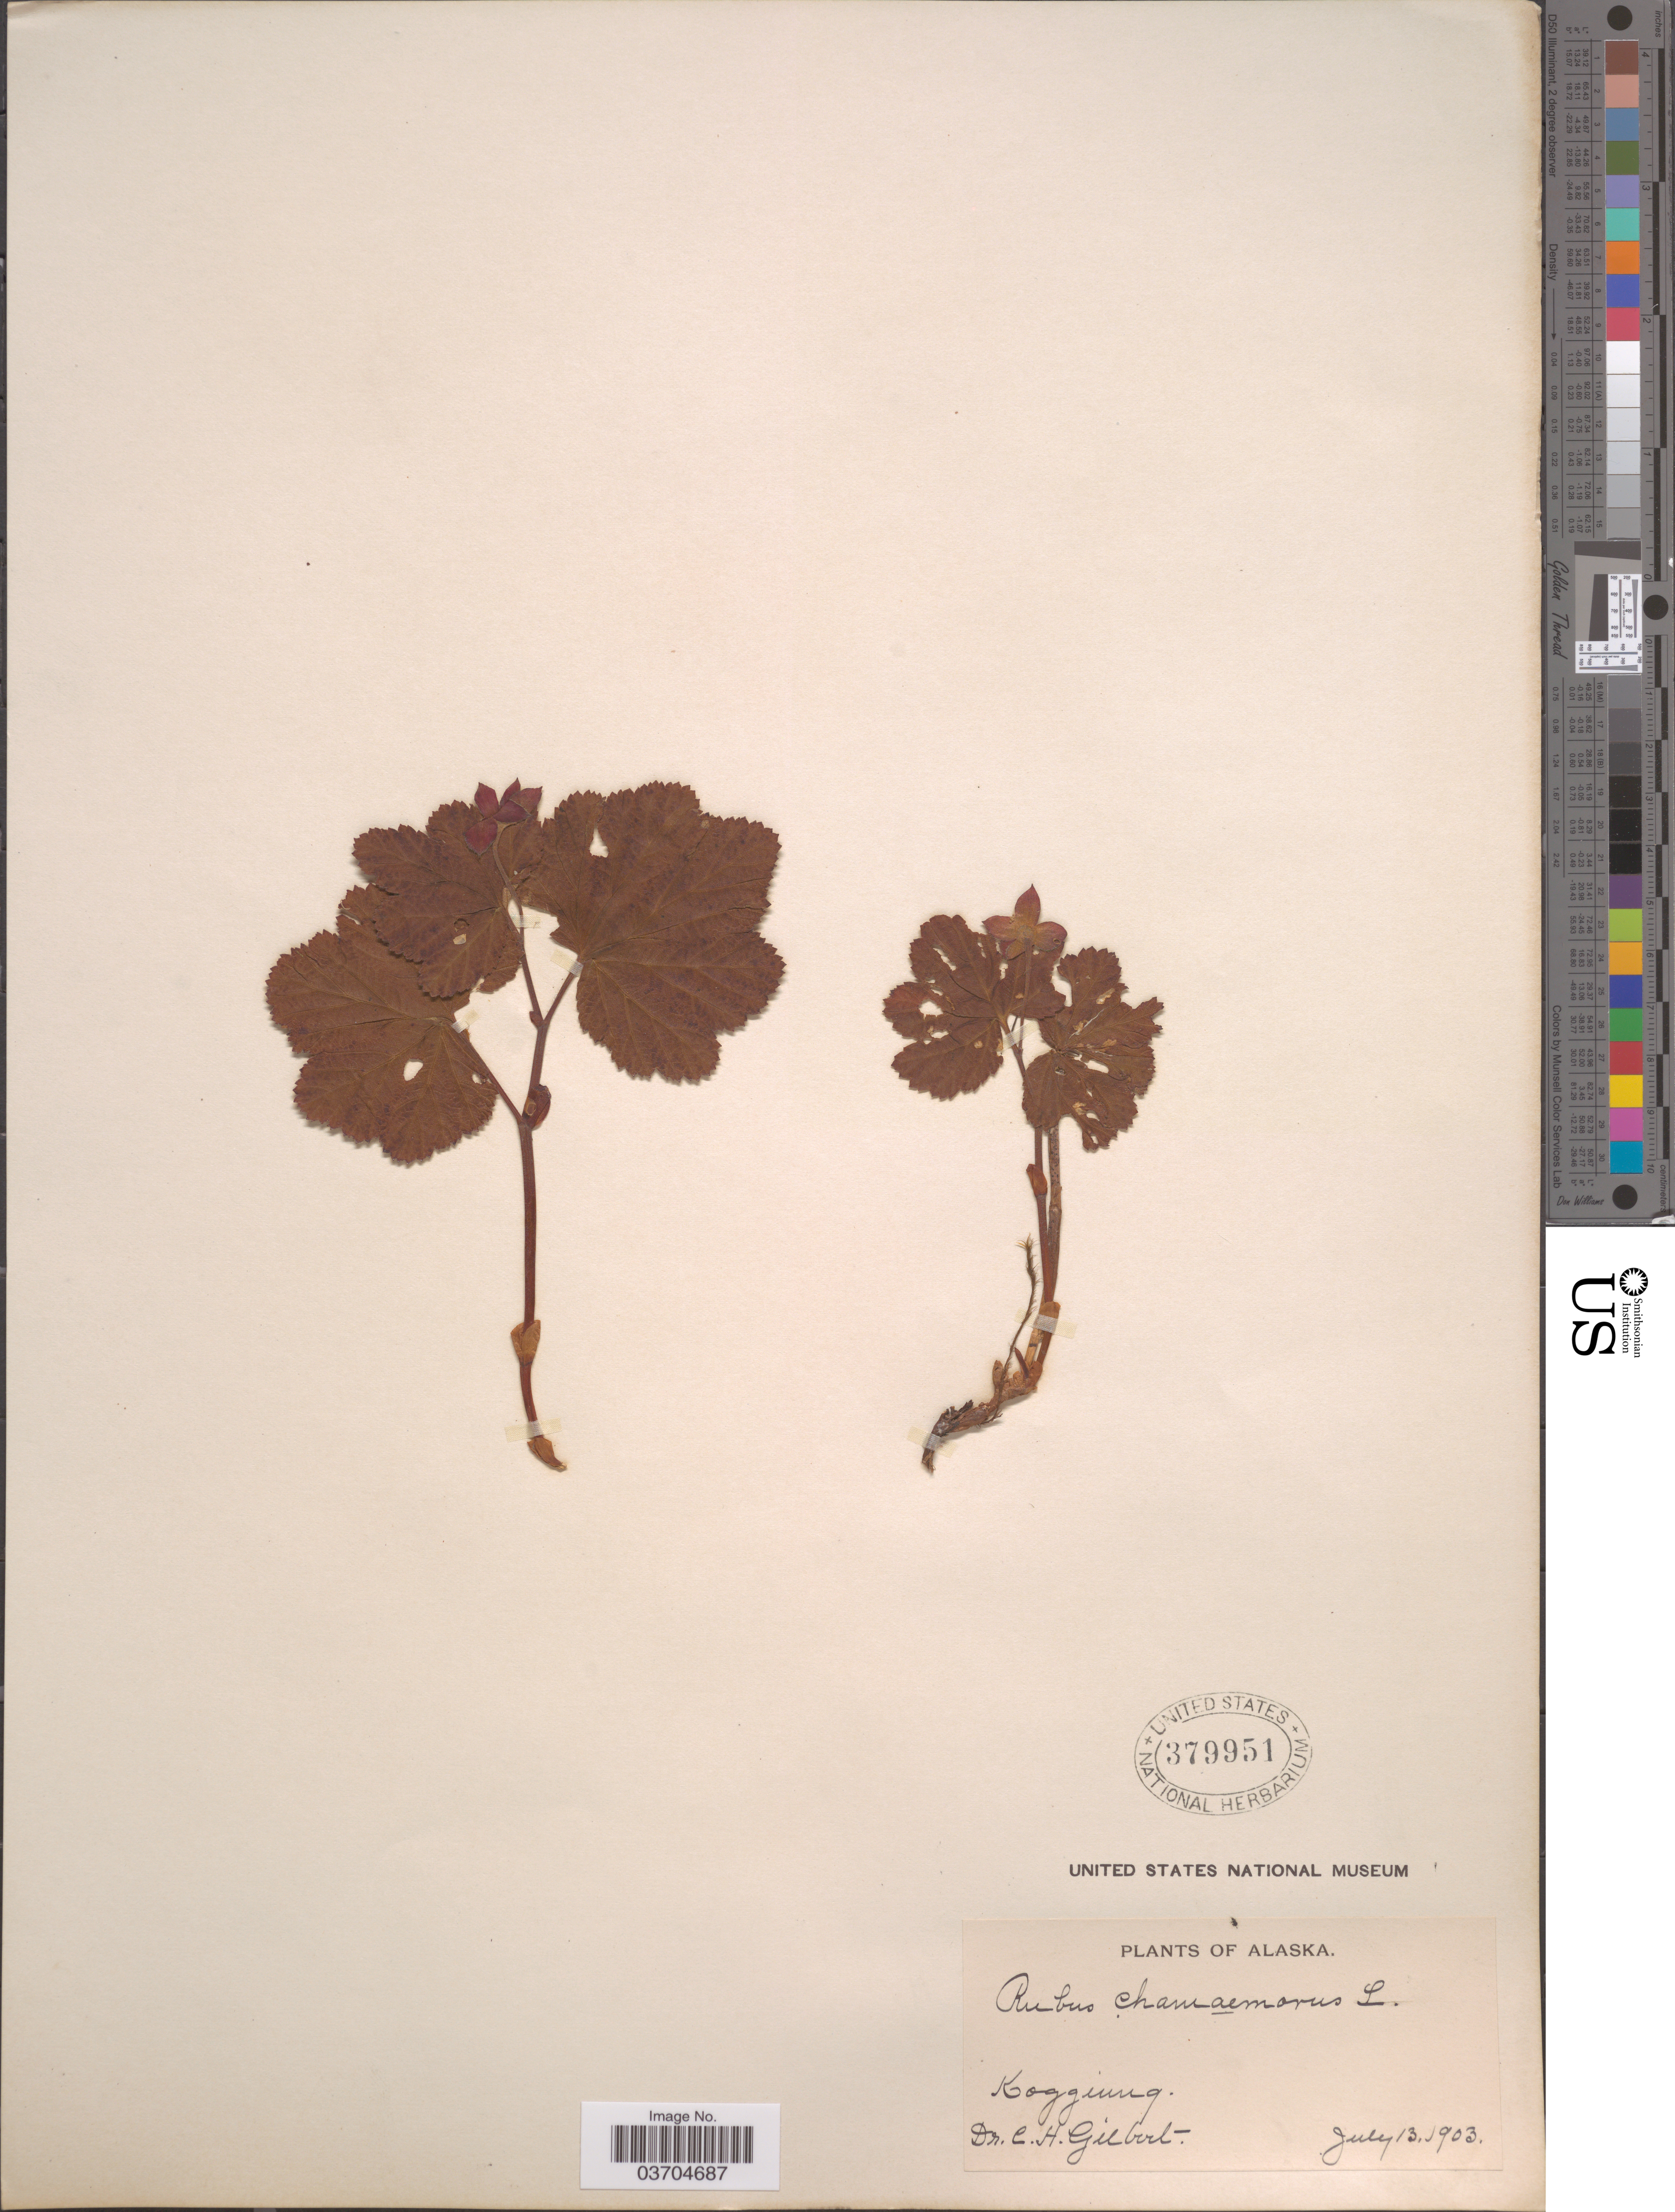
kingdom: Plantae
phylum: Tracheophyta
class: Magnoliopsida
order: Rosales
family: Rosaceae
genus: Rubus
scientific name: Rubus chamaemorus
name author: L.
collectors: C. Gilbert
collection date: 1903-07-13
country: United States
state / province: Alaska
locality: Koggiung.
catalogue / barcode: US 379951